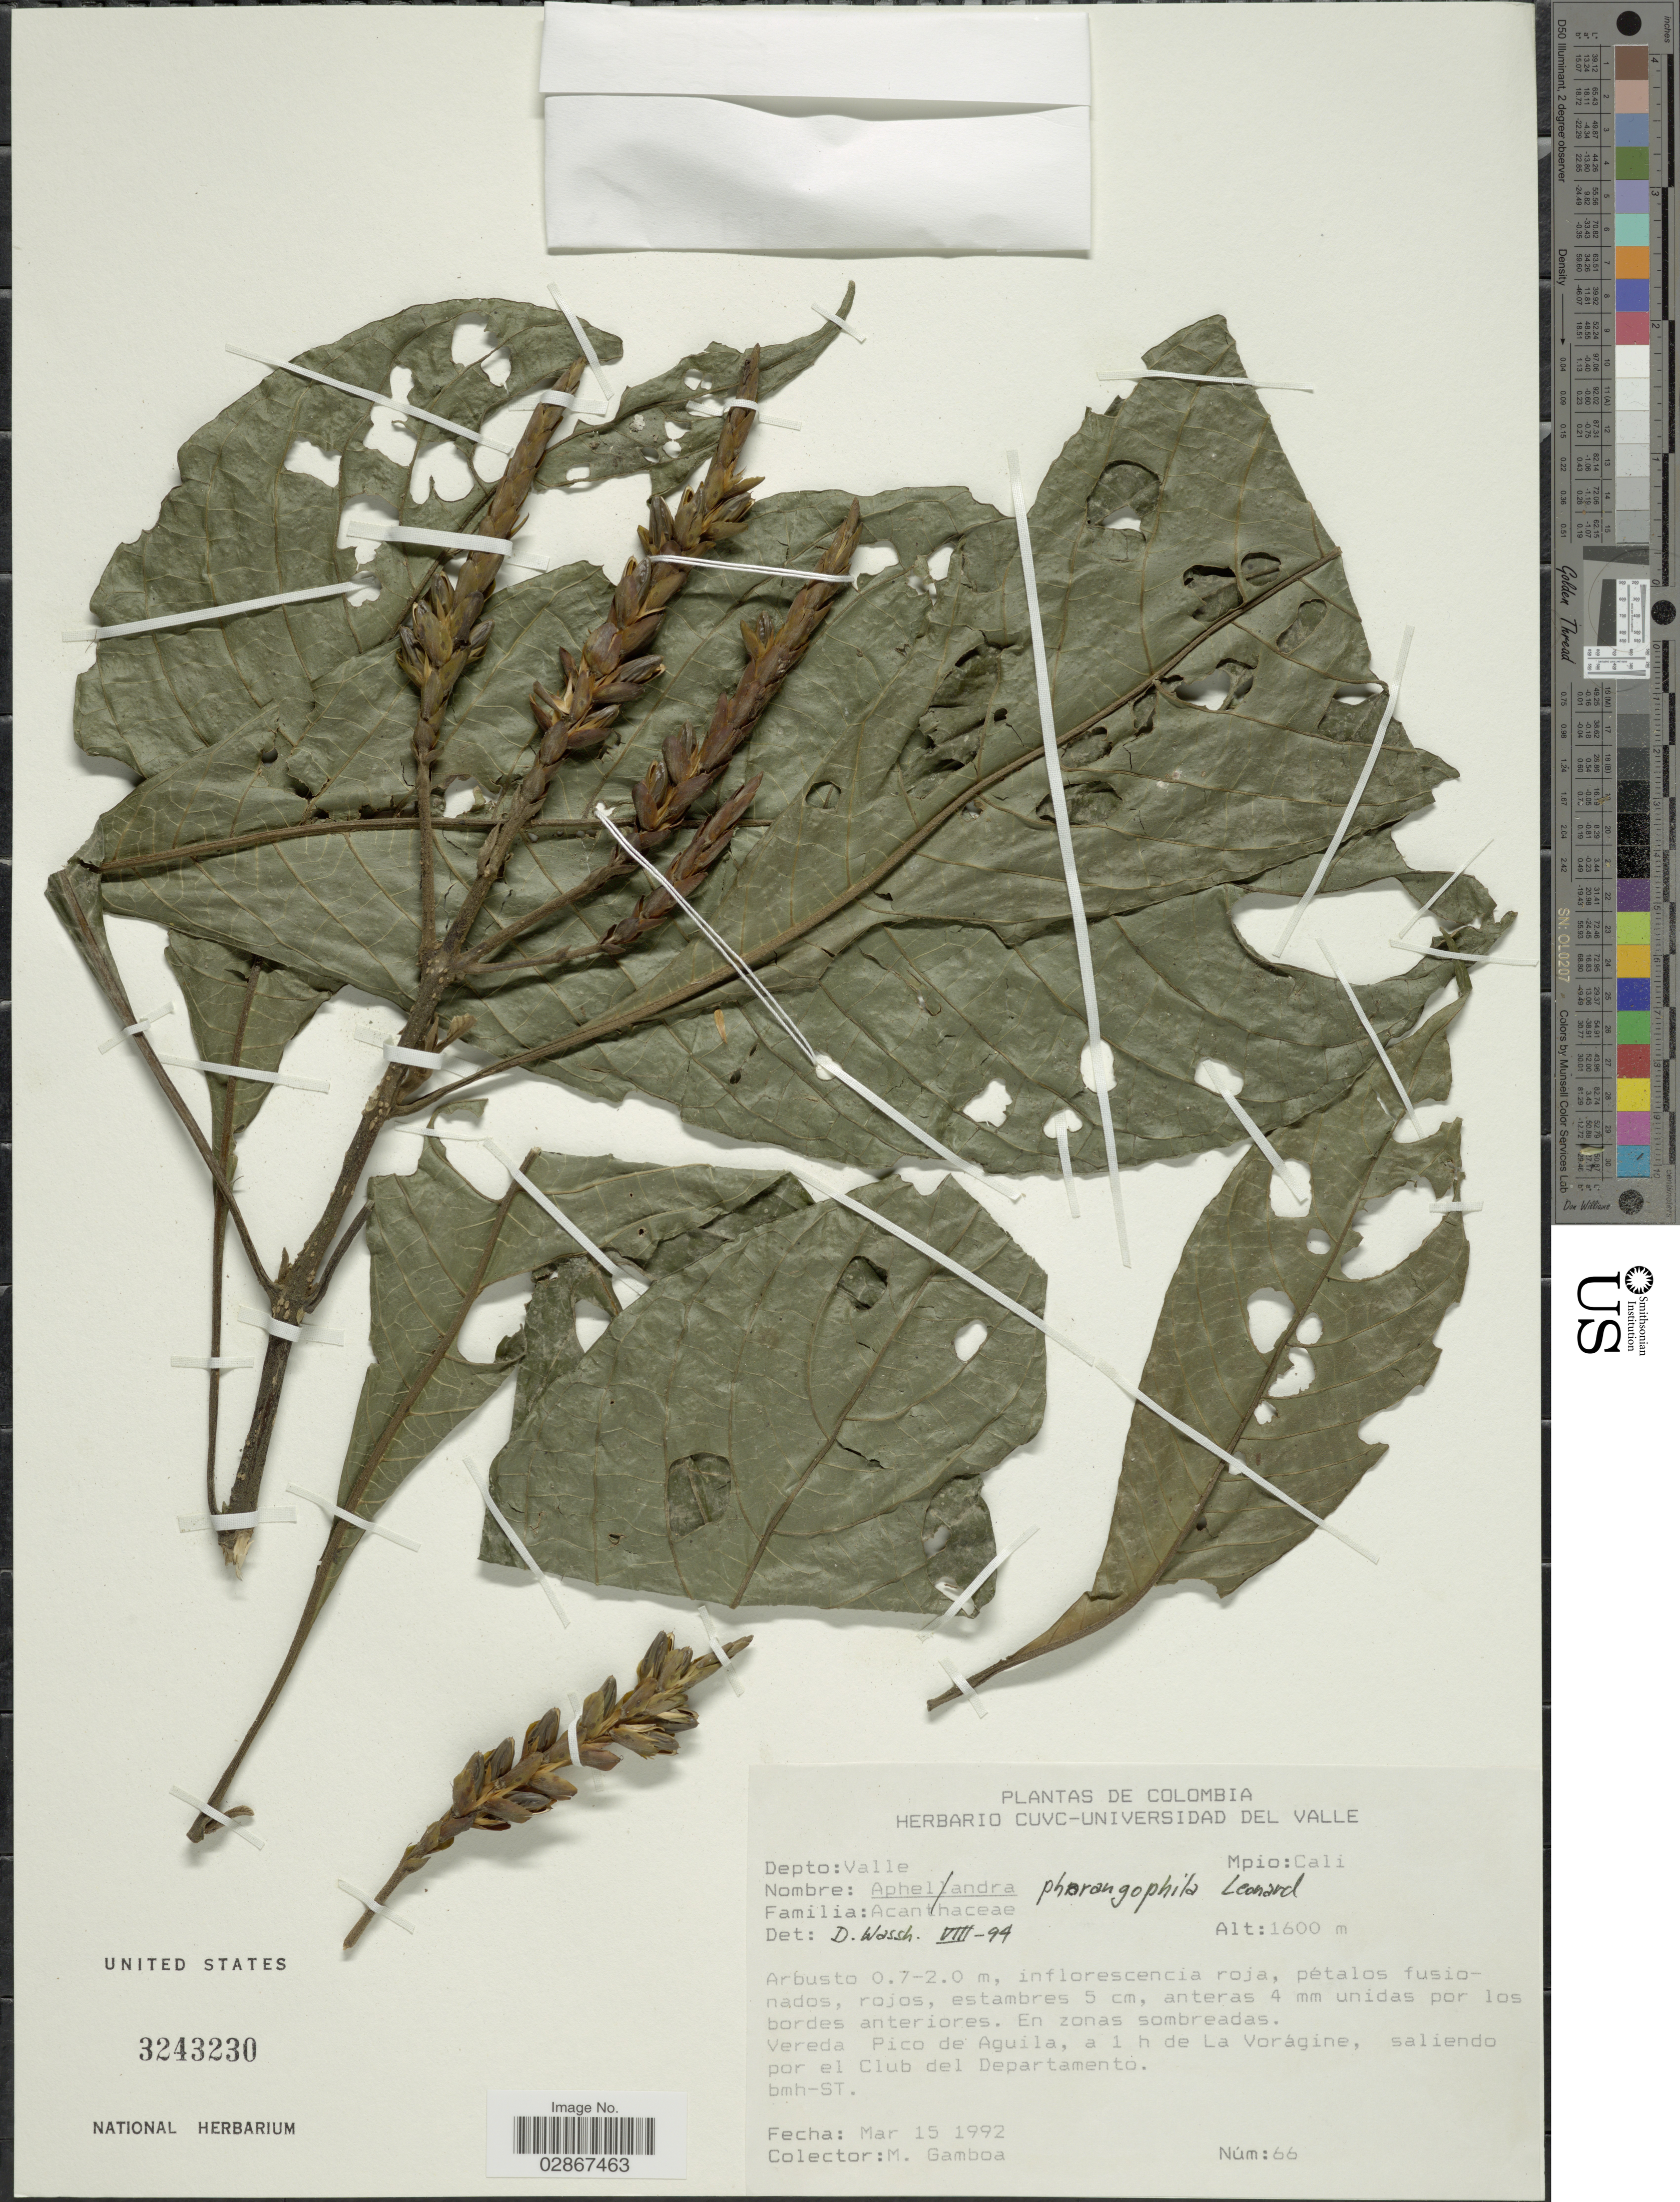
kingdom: Plantae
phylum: Tracheophyta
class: Magnoliopsida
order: Lamiales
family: Acanthaceae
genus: Aphelandra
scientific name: Aphelandra pharangophila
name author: Leonard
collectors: M. Gamboa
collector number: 66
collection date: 1992-03-15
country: Colombia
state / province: Valle del Cauca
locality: Depto.: Valle. Mpio: Cali. Vereda Pico de Aguila, a 1 h de la Vorágine, saliendo por el Club del Departamento. bmh-ST.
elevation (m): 1600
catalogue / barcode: US 3243230